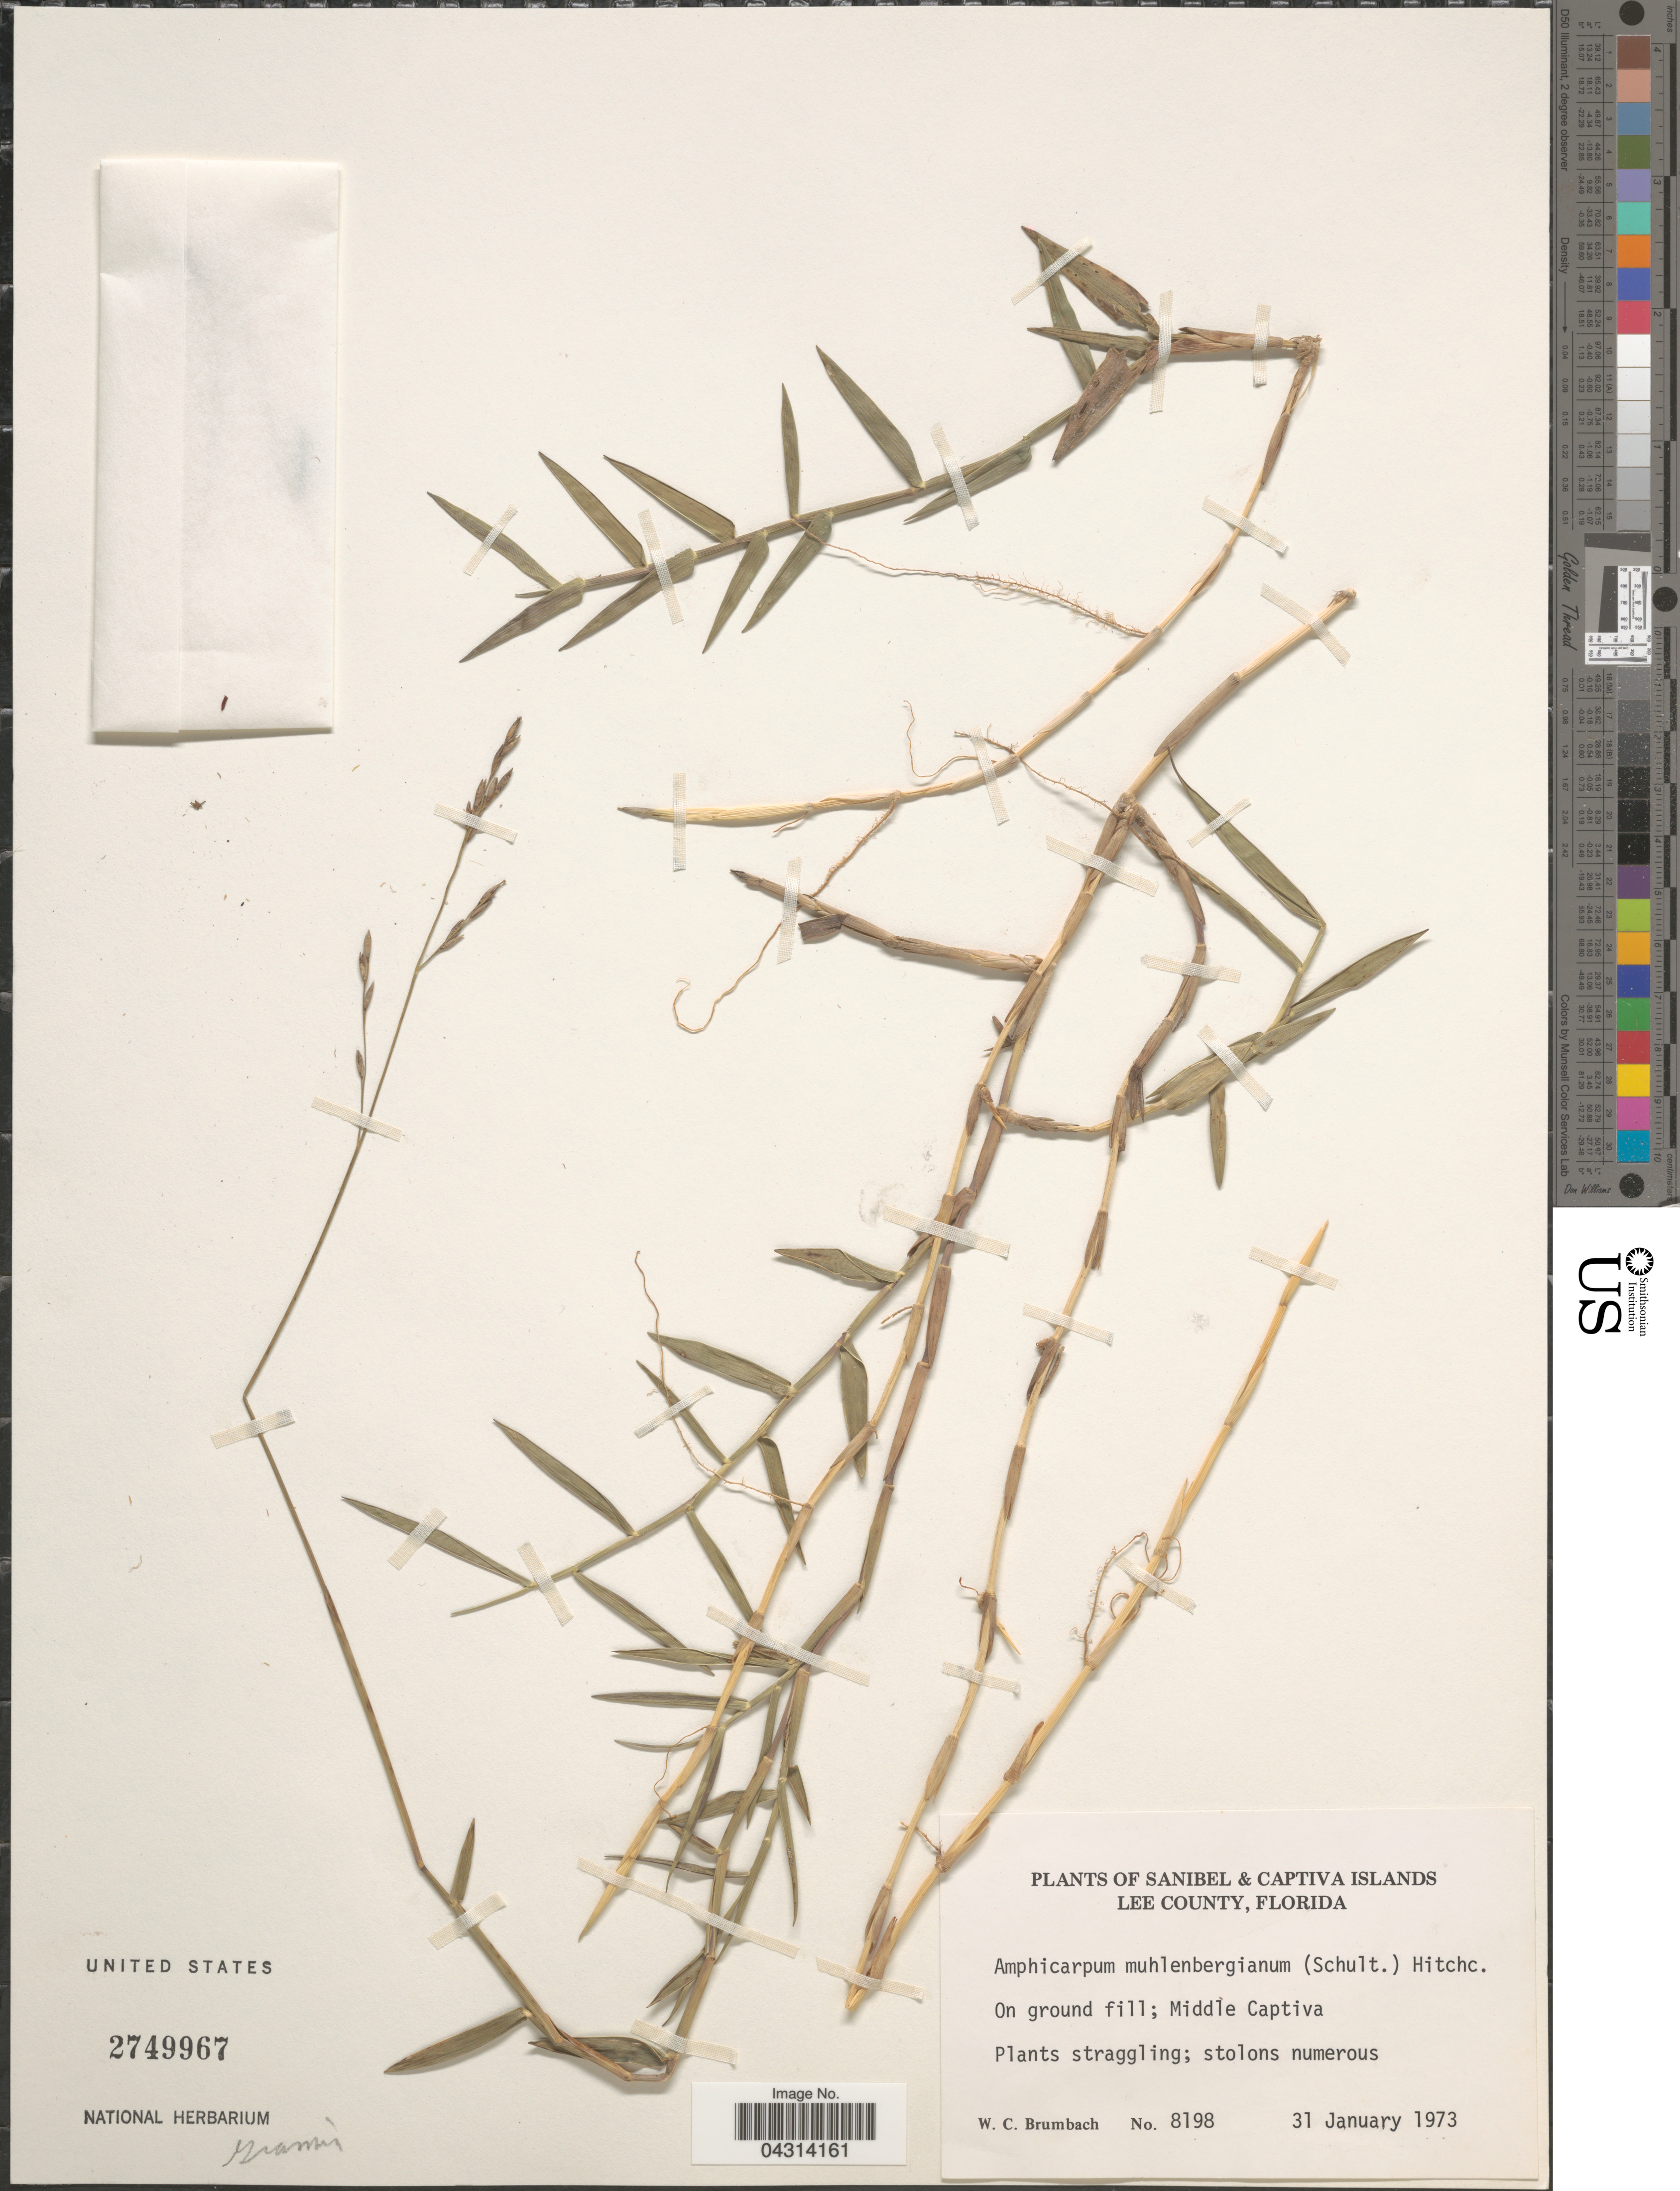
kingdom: Plantae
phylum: Tracheophyta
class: Liliopsida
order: Poales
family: Poaceae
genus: Amphicarpum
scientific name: Amphicarpum muhlenbergianum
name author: (Schult.) Hitchc.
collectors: W. C. Brumbach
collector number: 8198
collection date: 1973-01-31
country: United States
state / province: Florida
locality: Sanibel & Captiva Islands. Lee County. On ground fill; Middle Captiva.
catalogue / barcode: US 2749967